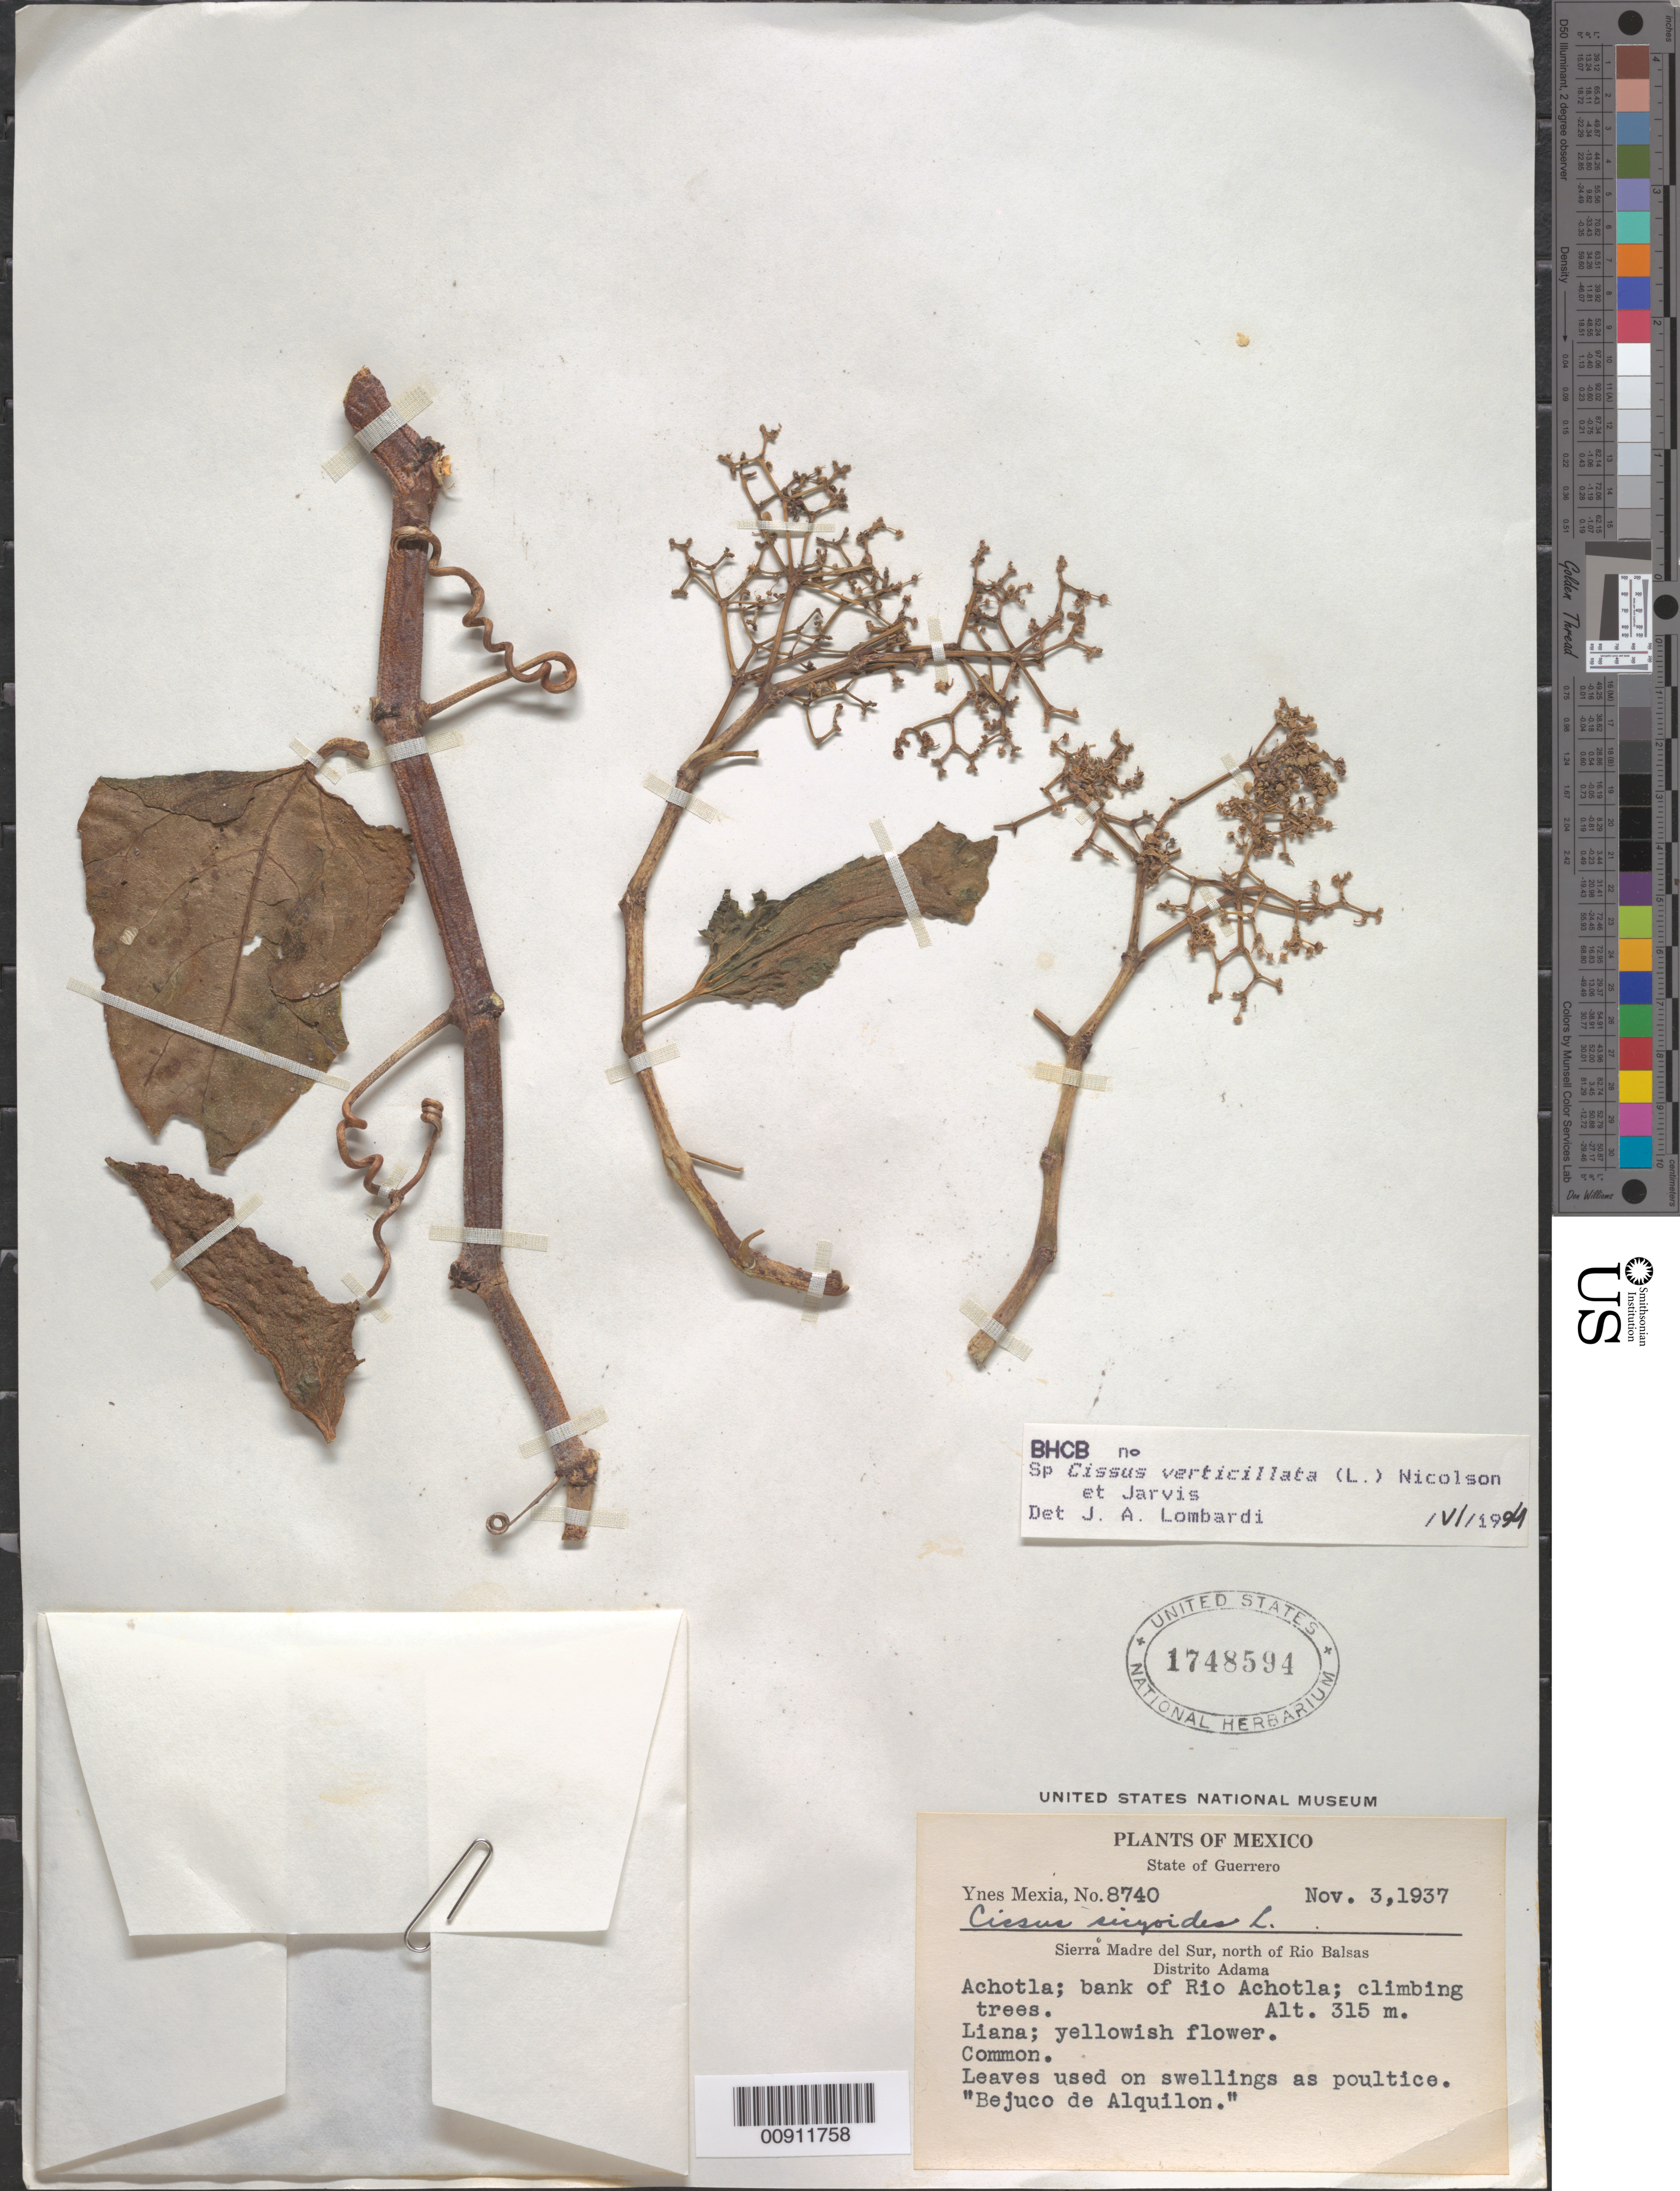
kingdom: Plantae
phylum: Tracheophyta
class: Magnoliopsida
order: Vitales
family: Vitaceae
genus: Cissus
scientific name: Cissus verticillata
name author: (L.) Nicolson & C.E. Jarvis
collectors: Y. Mexia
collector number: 8740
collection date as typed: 03 Nov 1937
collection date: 1937-11-03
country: Mexico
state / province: Guerrero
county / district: Adama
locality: Achotla; bank of Río Achotla. State of Guerrero. Sierra Madre del Sur, north of Río Balsas. Distrito Adama.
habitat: Climbing trees.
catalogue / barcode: US 1748594